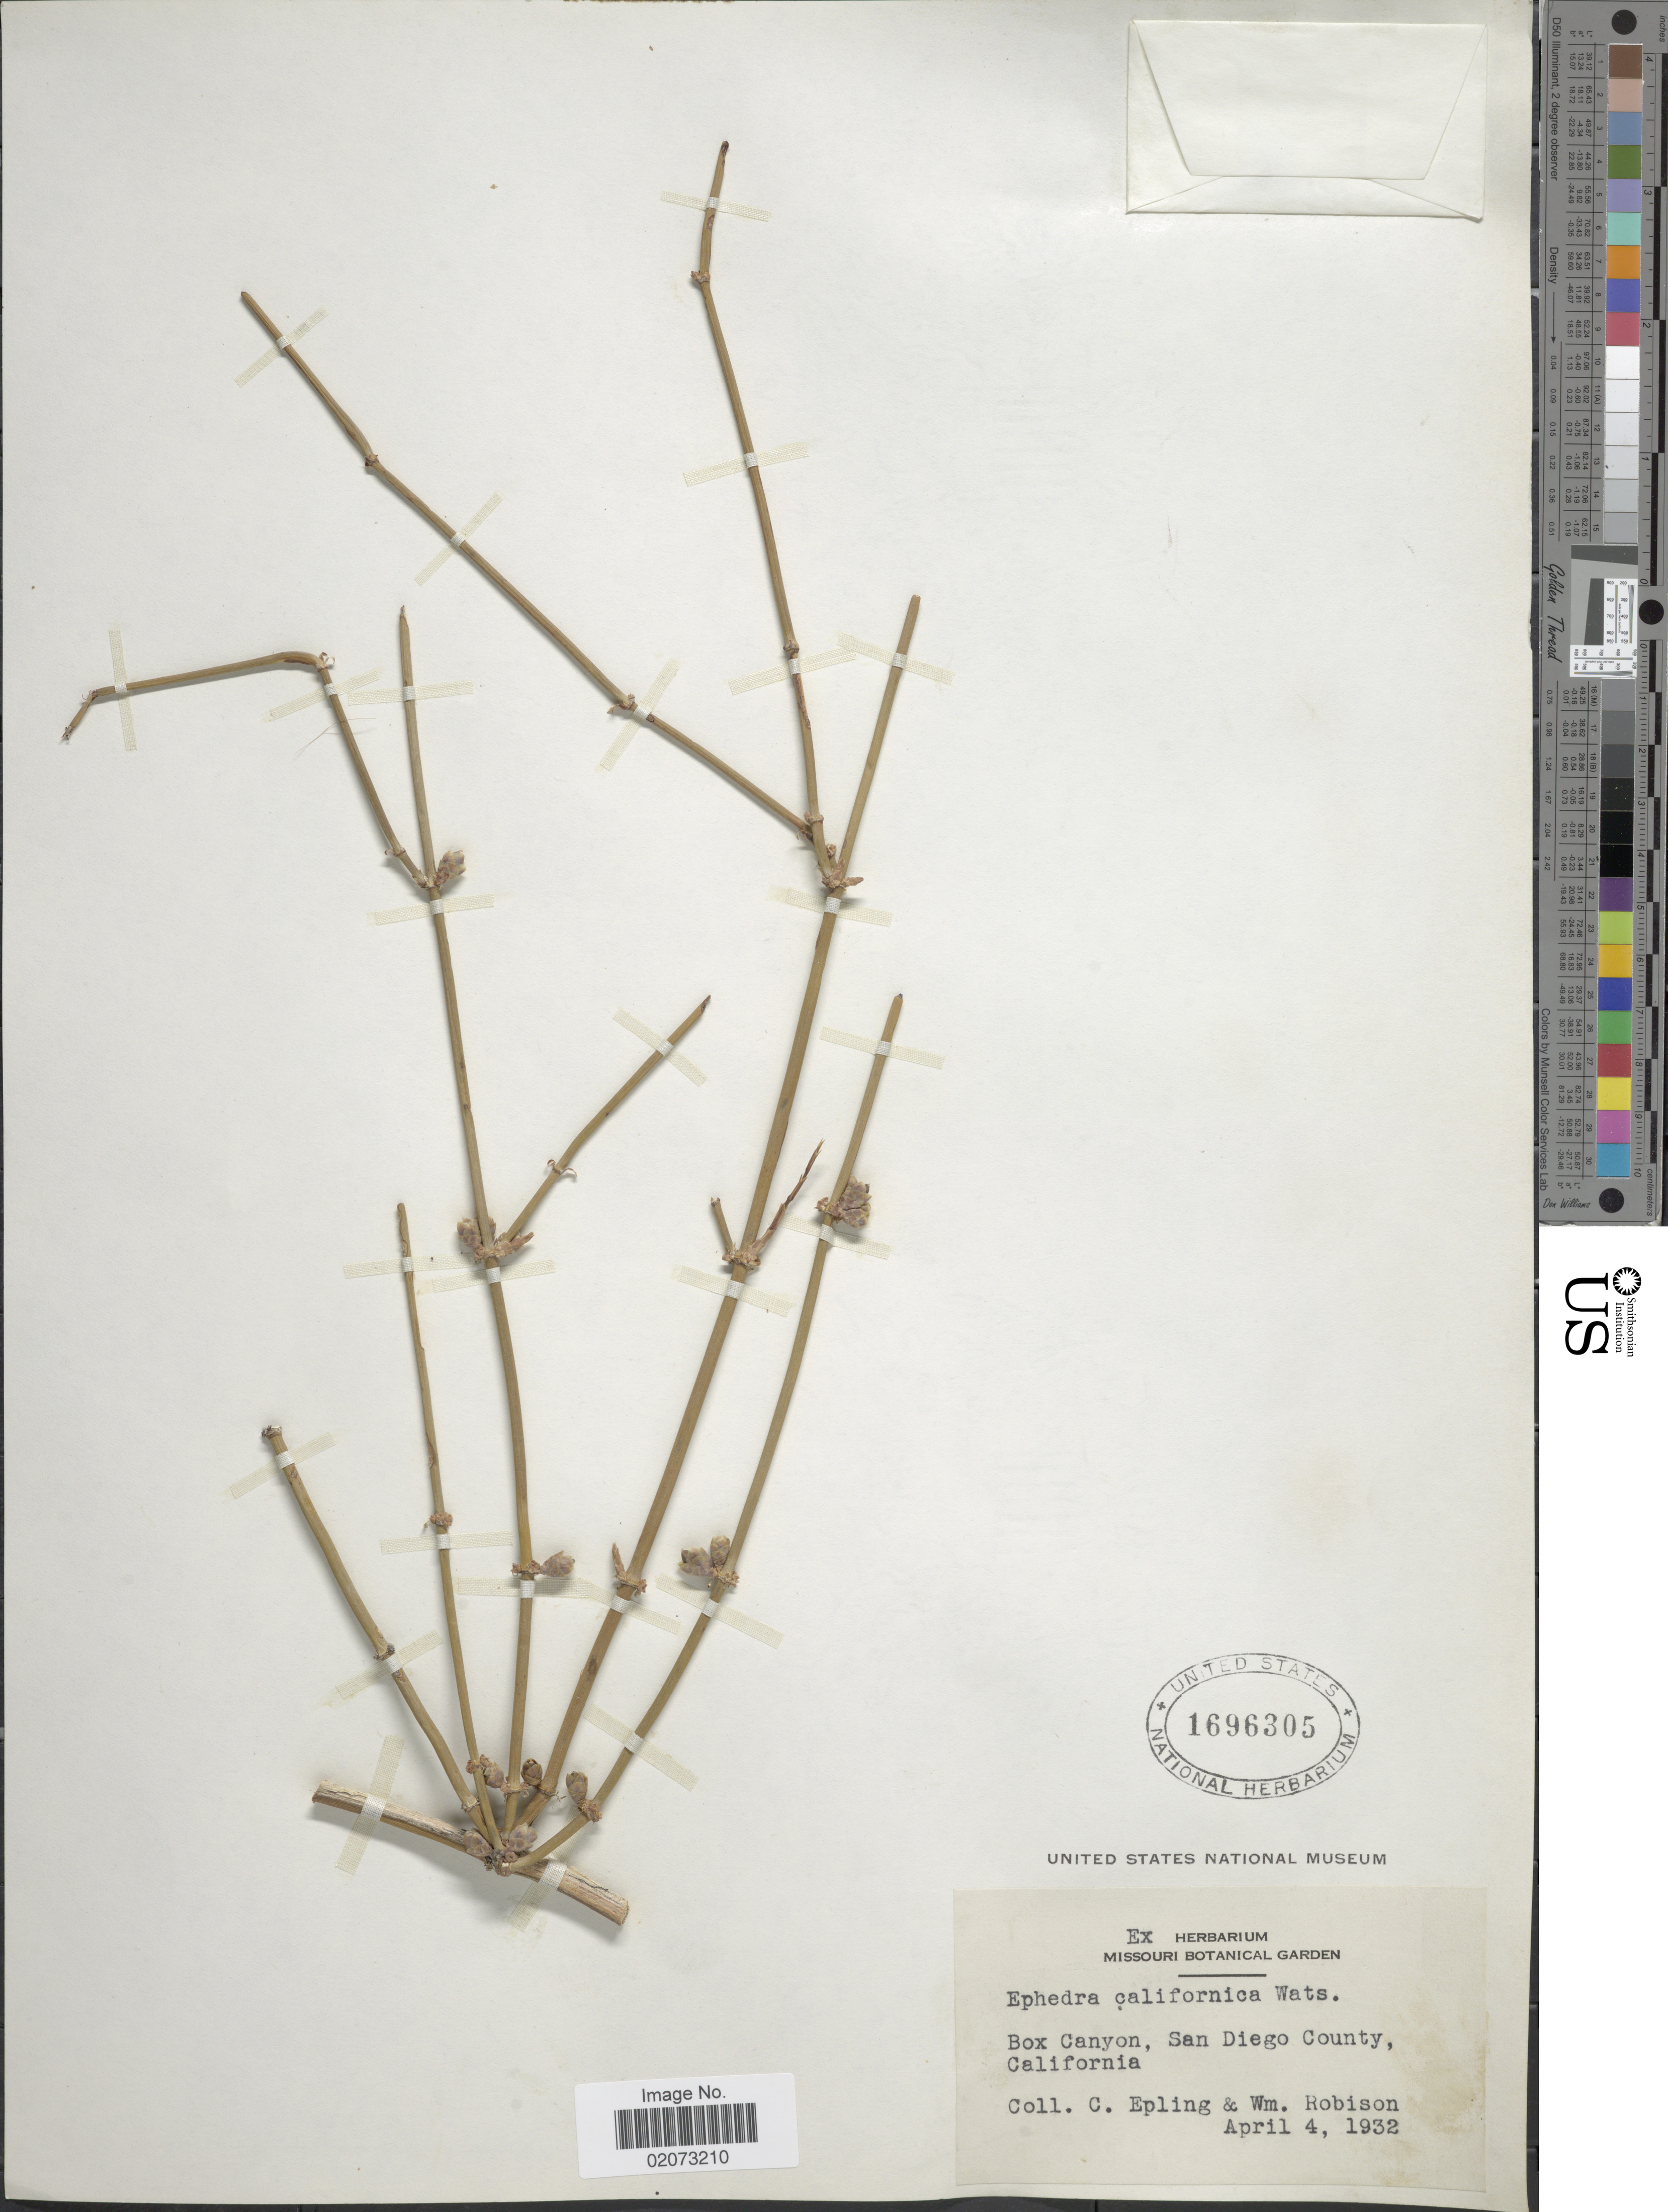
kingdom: Plantae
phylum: Tracheophyta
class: Gnetopsida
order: Ephedrales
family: Ephedraceae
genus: Ephedra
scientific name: Ephedra californica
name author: S. Watson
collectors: C. C. Epling & W. Robison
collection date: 1932-04-04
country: United States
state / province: California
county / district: San Diego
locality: Box Canyon, San Diego County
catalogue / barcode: US 1696305